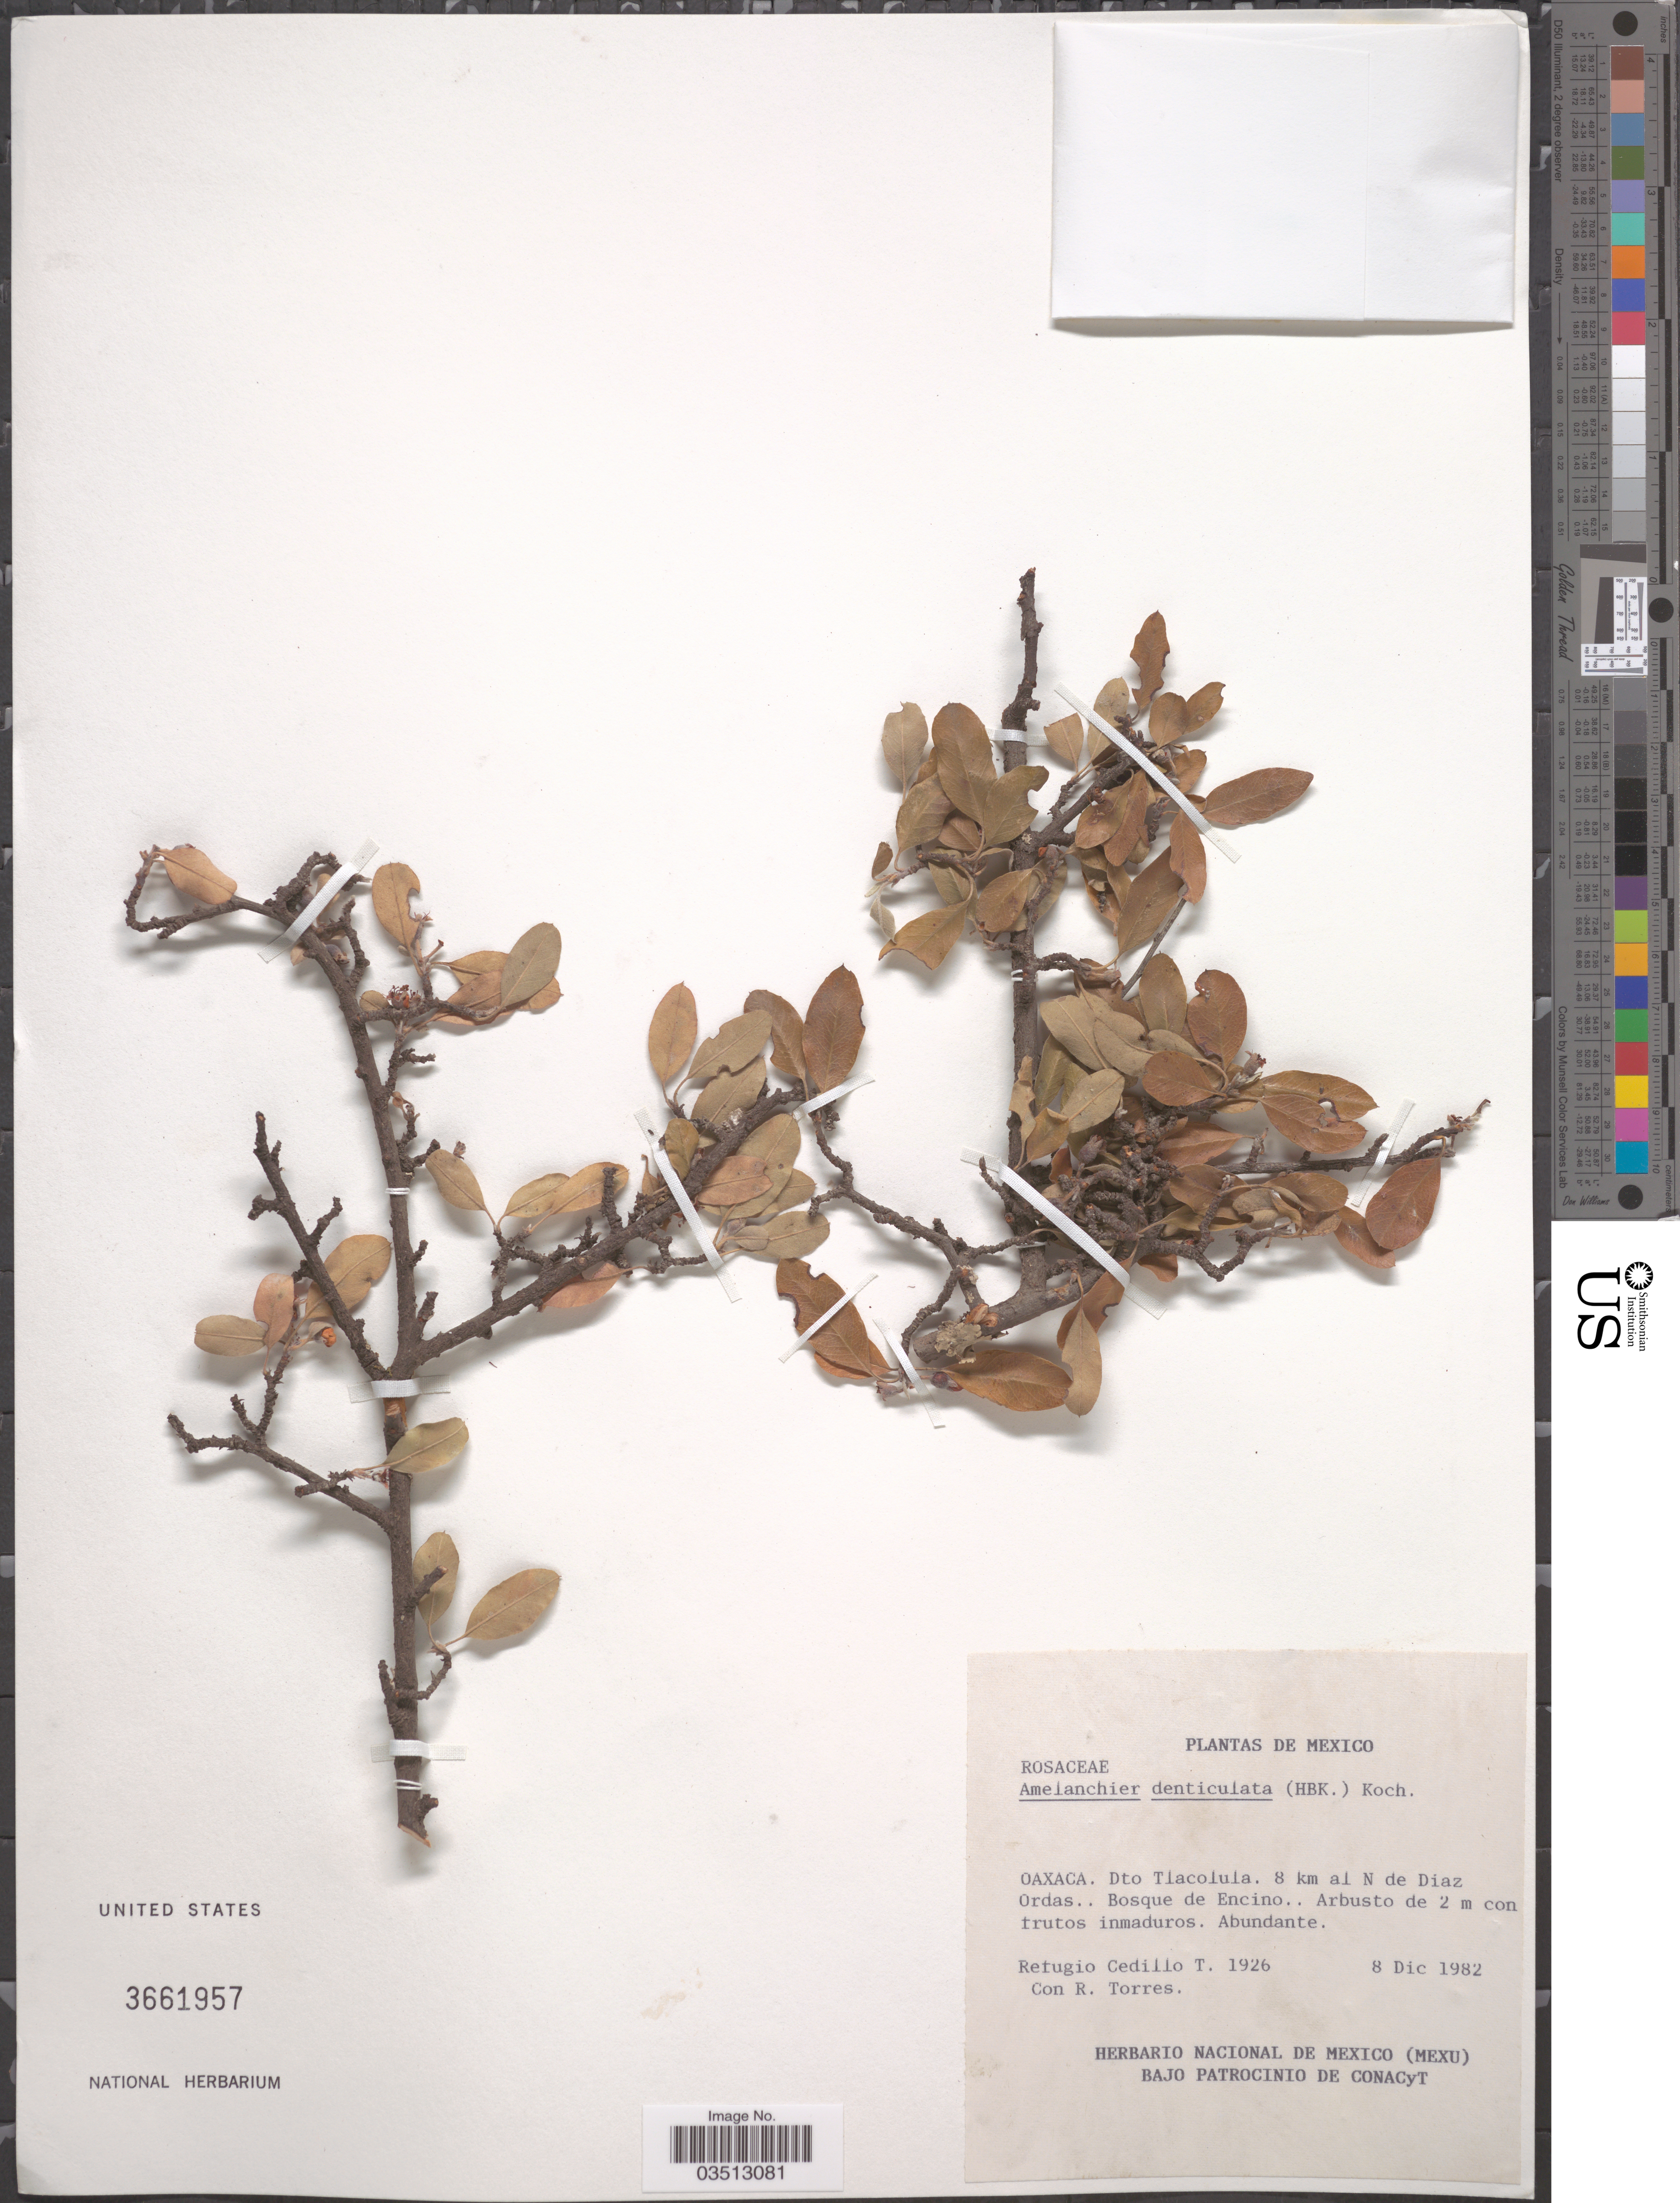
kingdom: Plantae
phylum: Tracheophyta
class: Magnoliopsida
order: Rosales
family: Rosaceae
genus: Malacomeles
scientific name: Malacomeles denticulata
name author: (Kunth) G.N. Jones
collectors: R. Cedillo T. & R. Torres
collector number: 1926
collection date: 1982-12-08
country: Mexico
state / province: Oaxaca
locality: Dto Tlacolula, 8 km al N de Diaz Ordas. Bosque de Encino.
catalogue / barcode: US 3661957